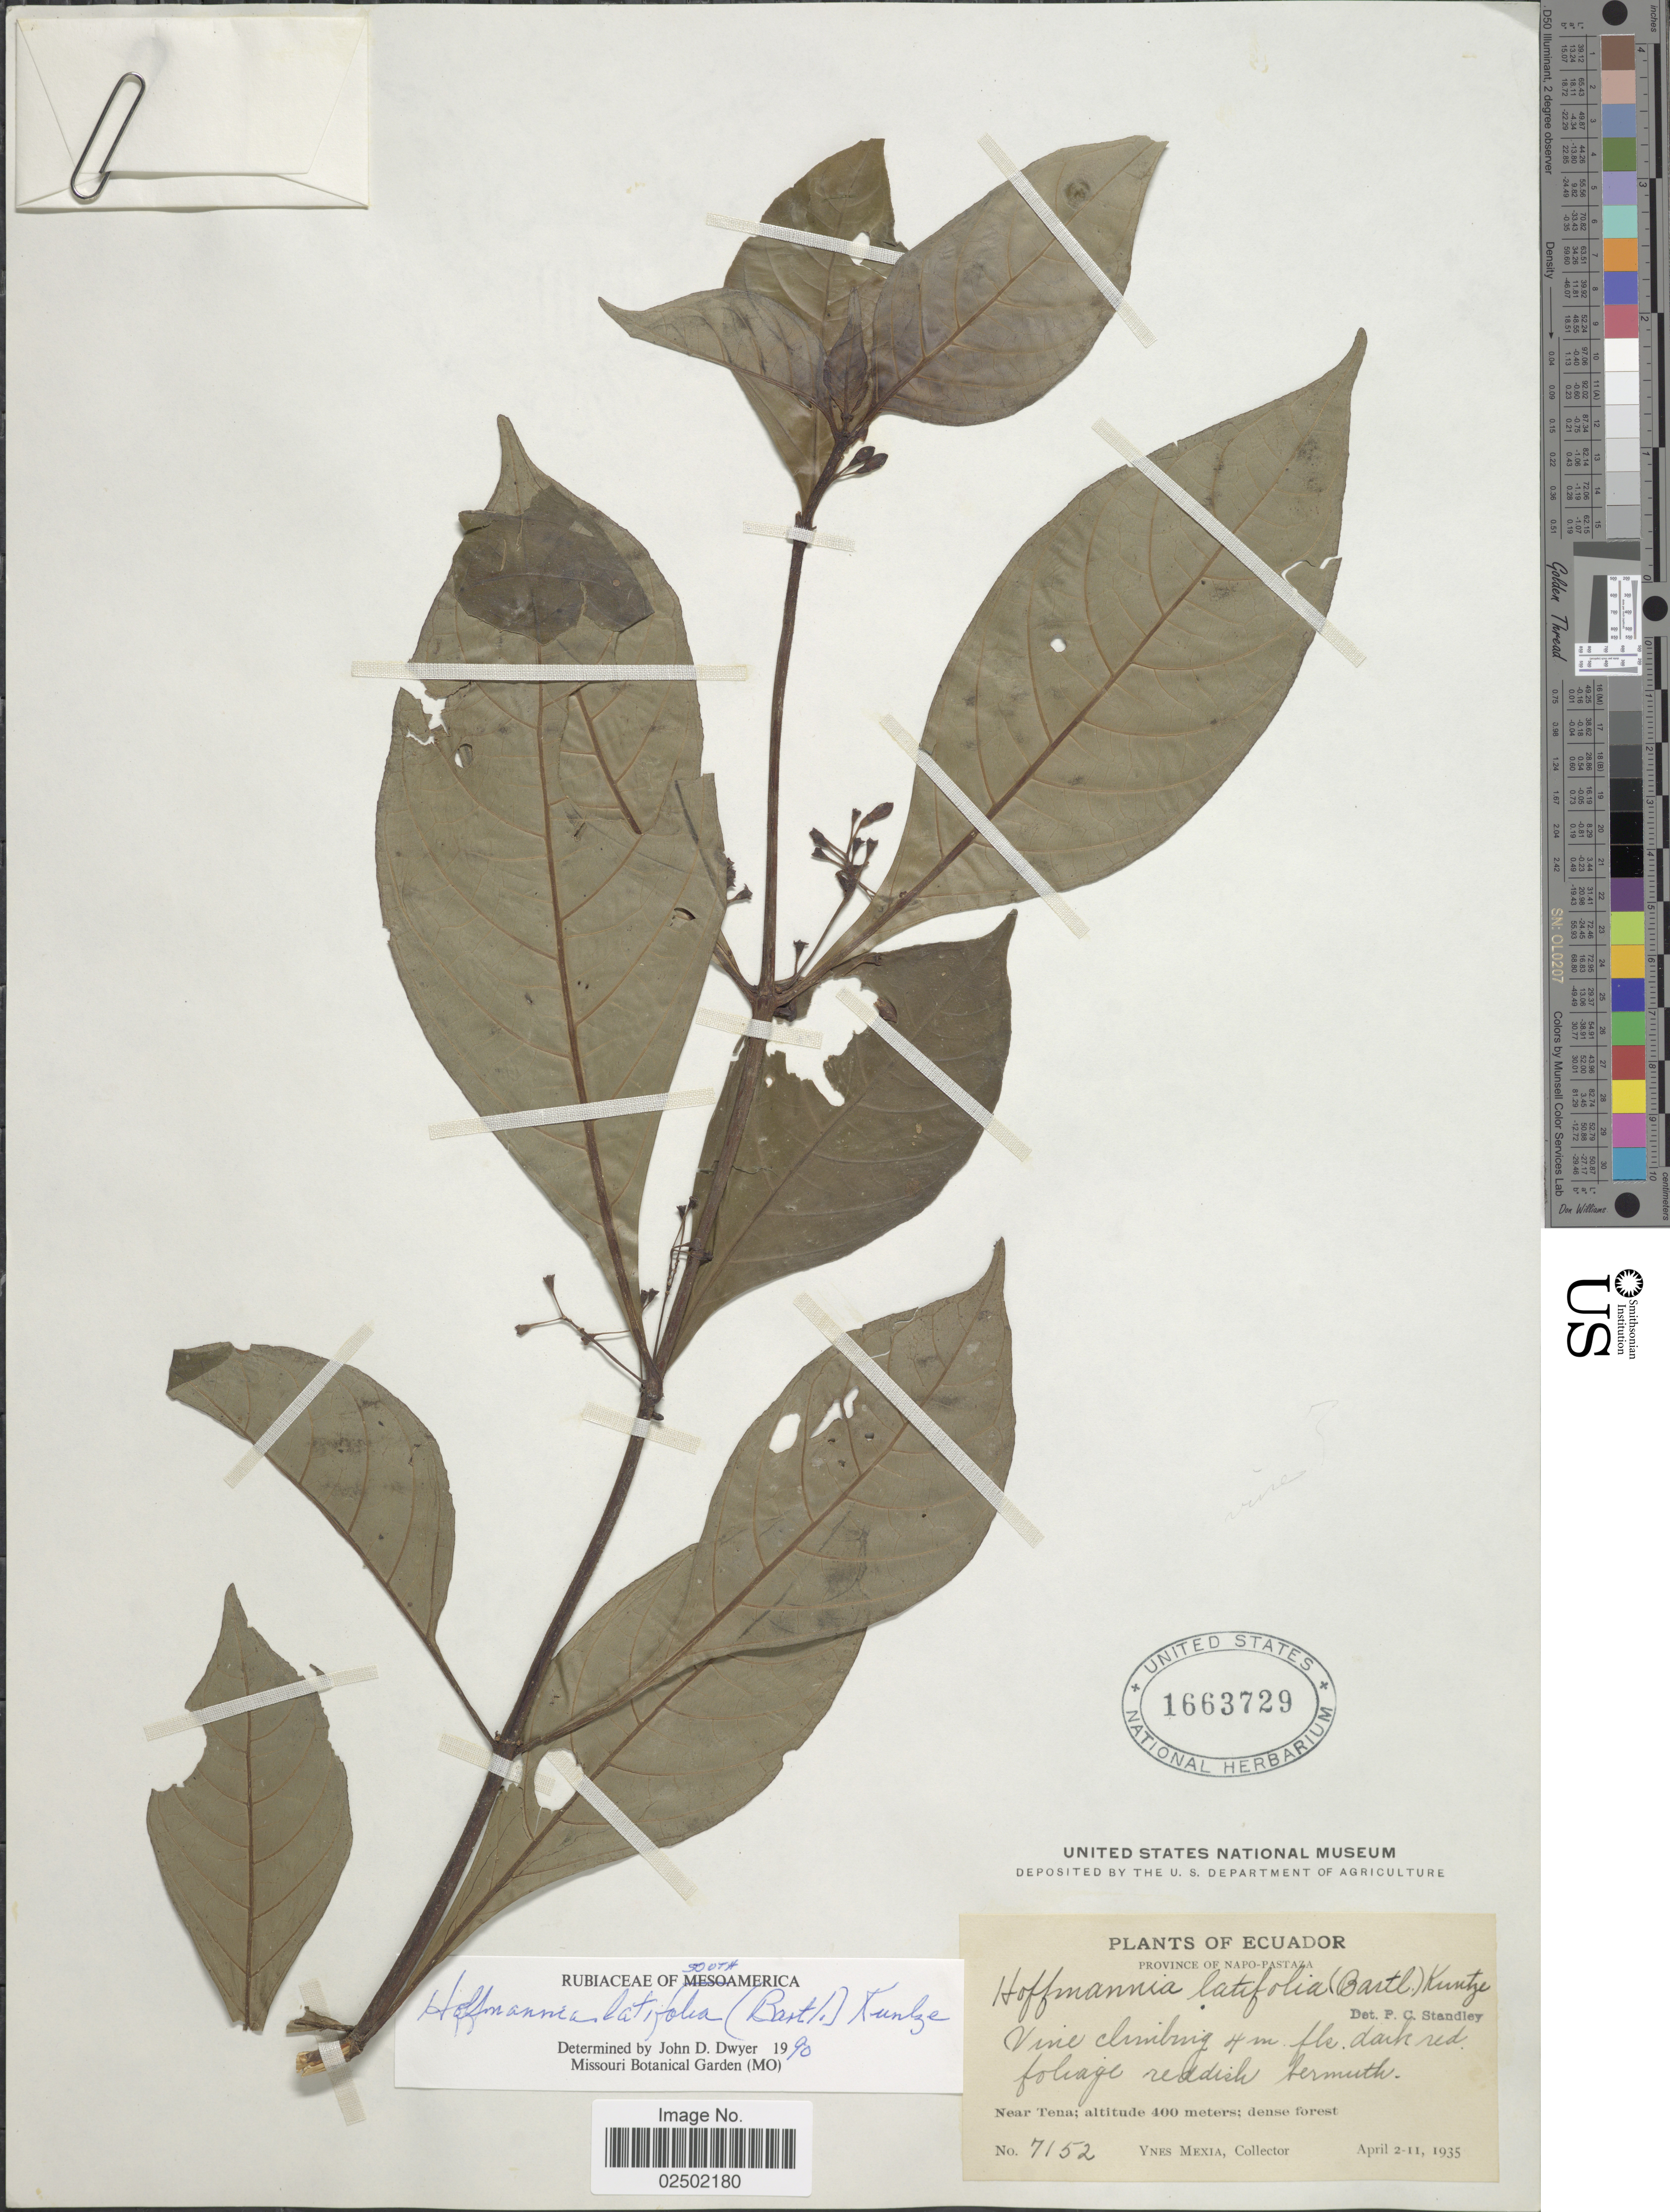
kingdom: Plantae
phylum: Tracheophyta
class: Magnoliopsida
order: Gentianales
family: Rubiaceae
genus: Hoffmannia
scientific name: Hoffmannia latifolia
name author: (Bartl.) Kuntze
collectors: Y. Mexia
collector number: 7152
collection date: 1935-04-02/1935-04-11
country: Ecuador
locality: Province Nap-Pastaza, Near Tena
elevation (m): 400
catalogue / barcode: US 1663729